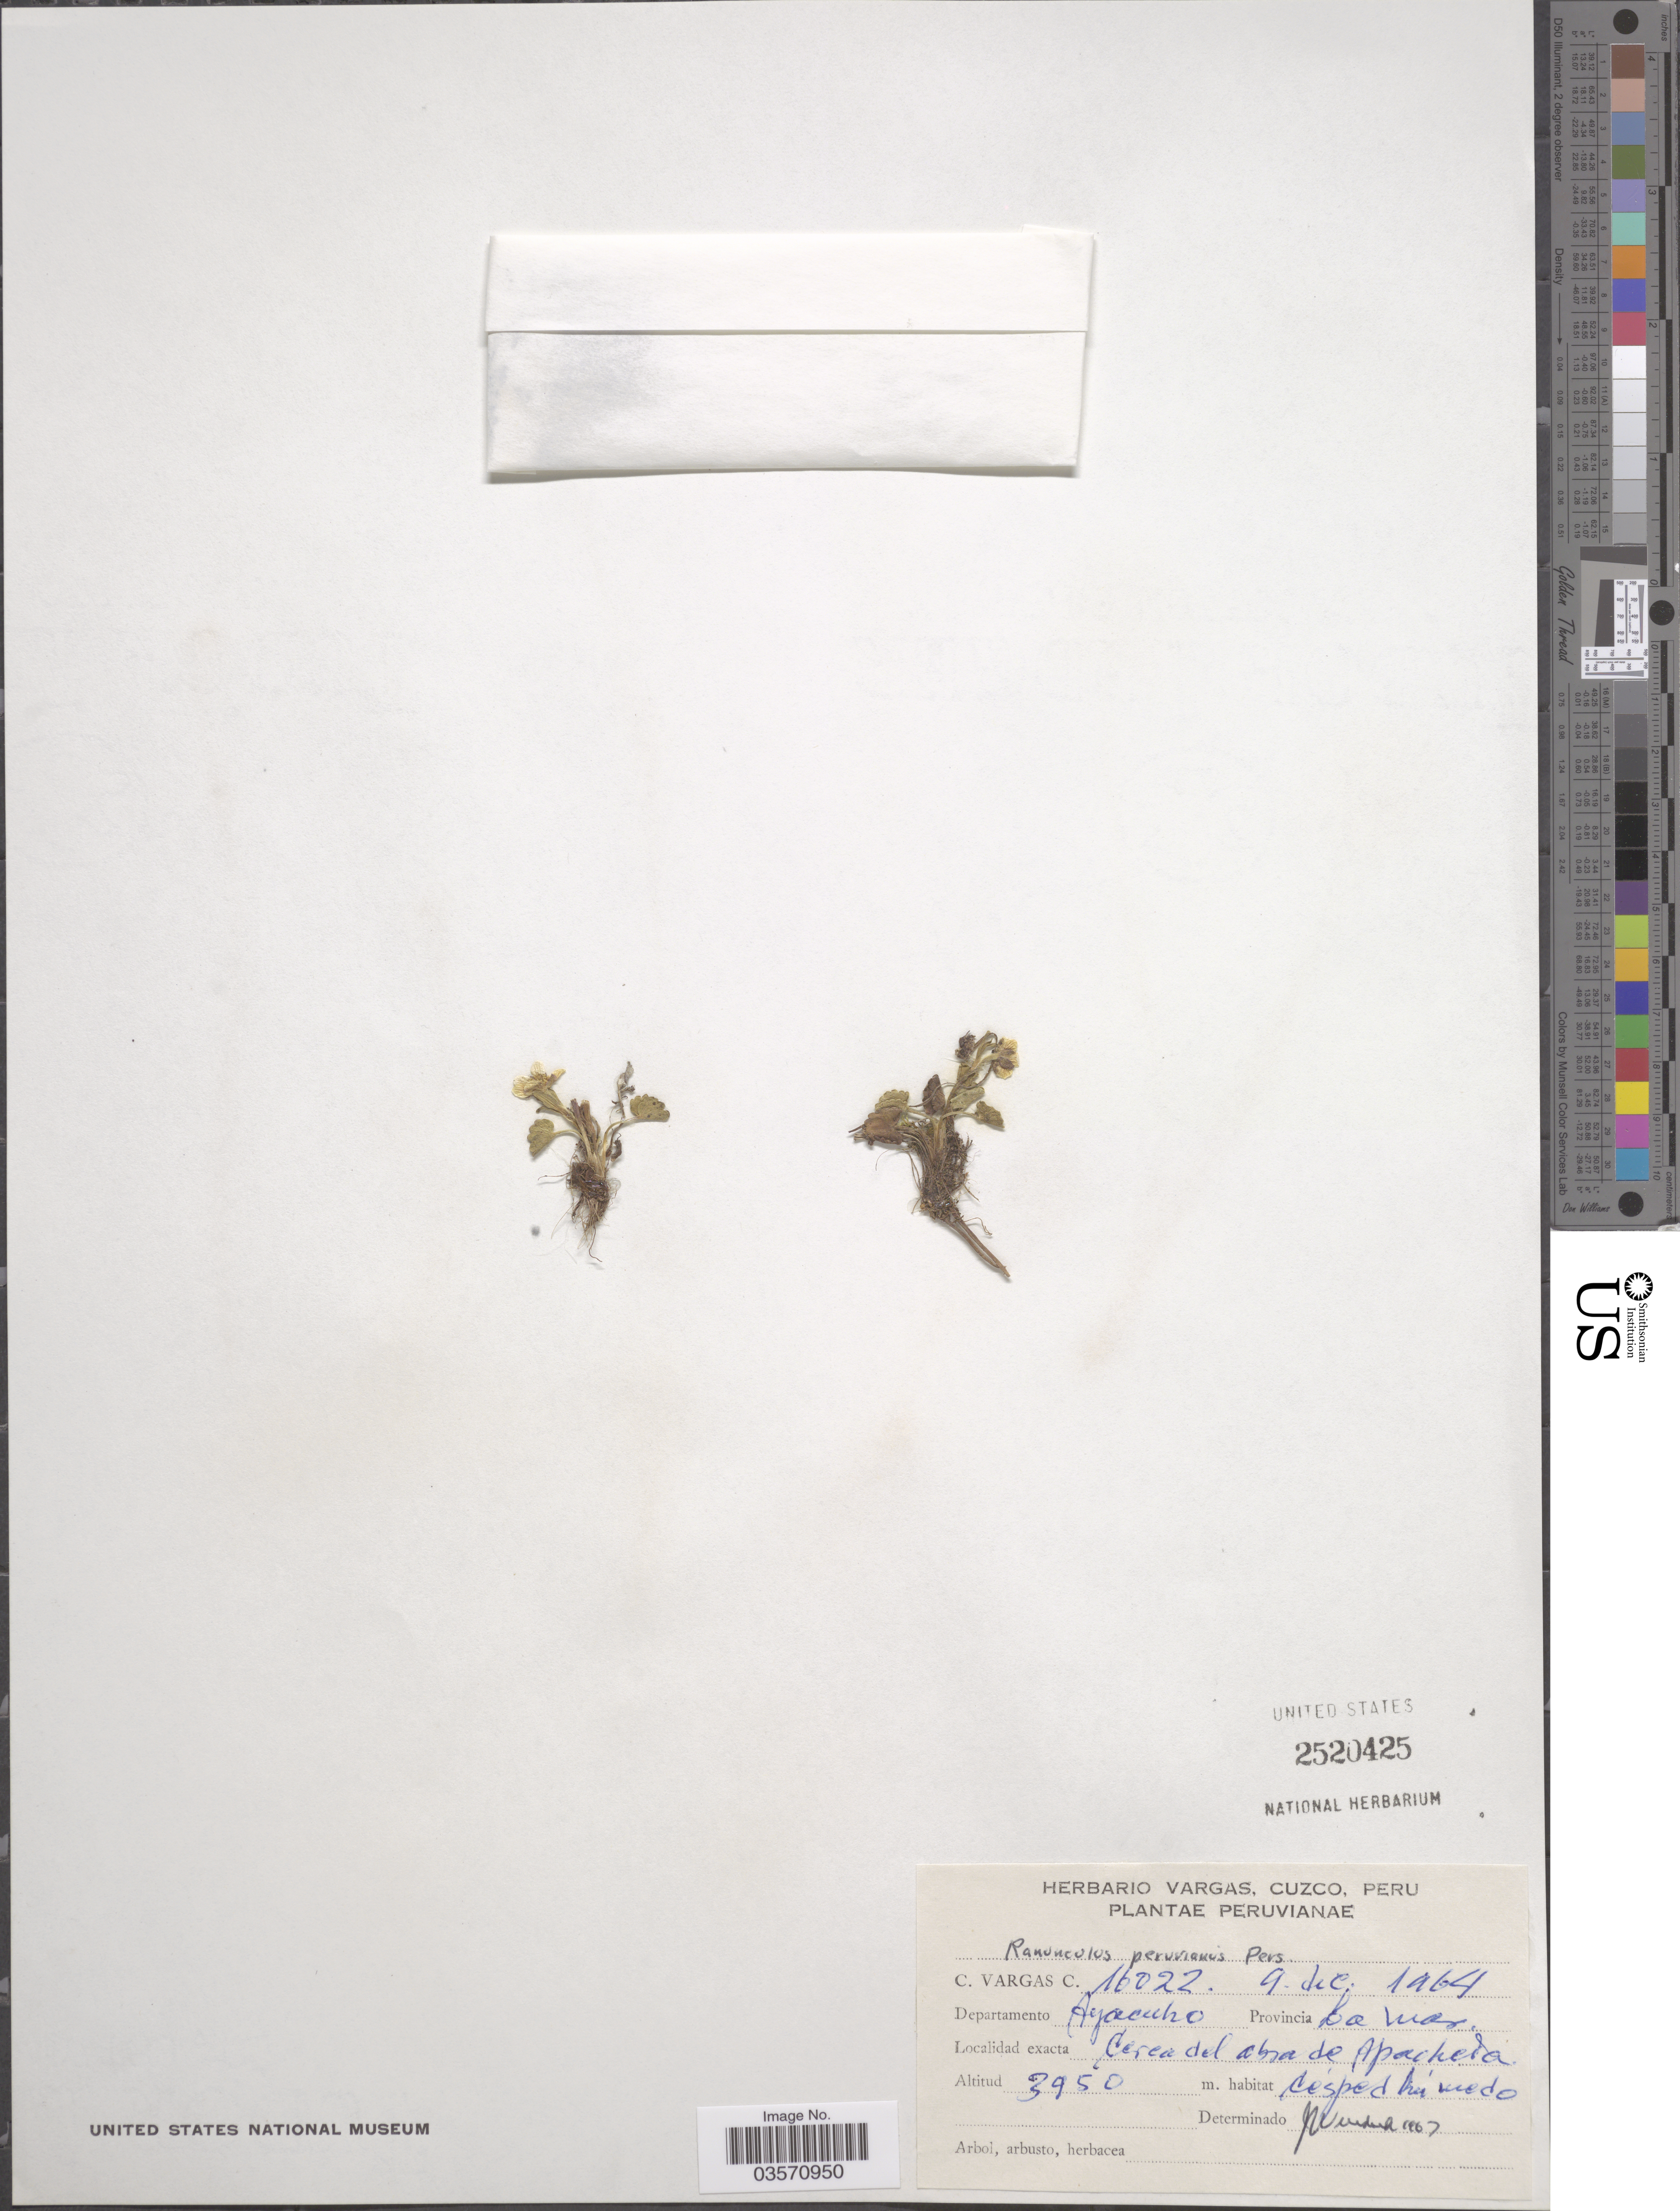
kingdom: Plantae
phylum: Tracheophyta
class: Magnoliopsida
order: Ranunculales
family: Ranunculaceae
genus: Ranunculus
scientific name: Ranunculus peruvianus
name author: Pers.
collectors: C. Vargas Calderón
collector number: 16022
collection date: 1964-12-09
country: Peru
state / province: Ayacucho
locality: Cerca del abra de Apacheta, Provincia La Mar, Departamento Ayacucho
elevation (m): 3950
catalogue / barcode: US 2520425